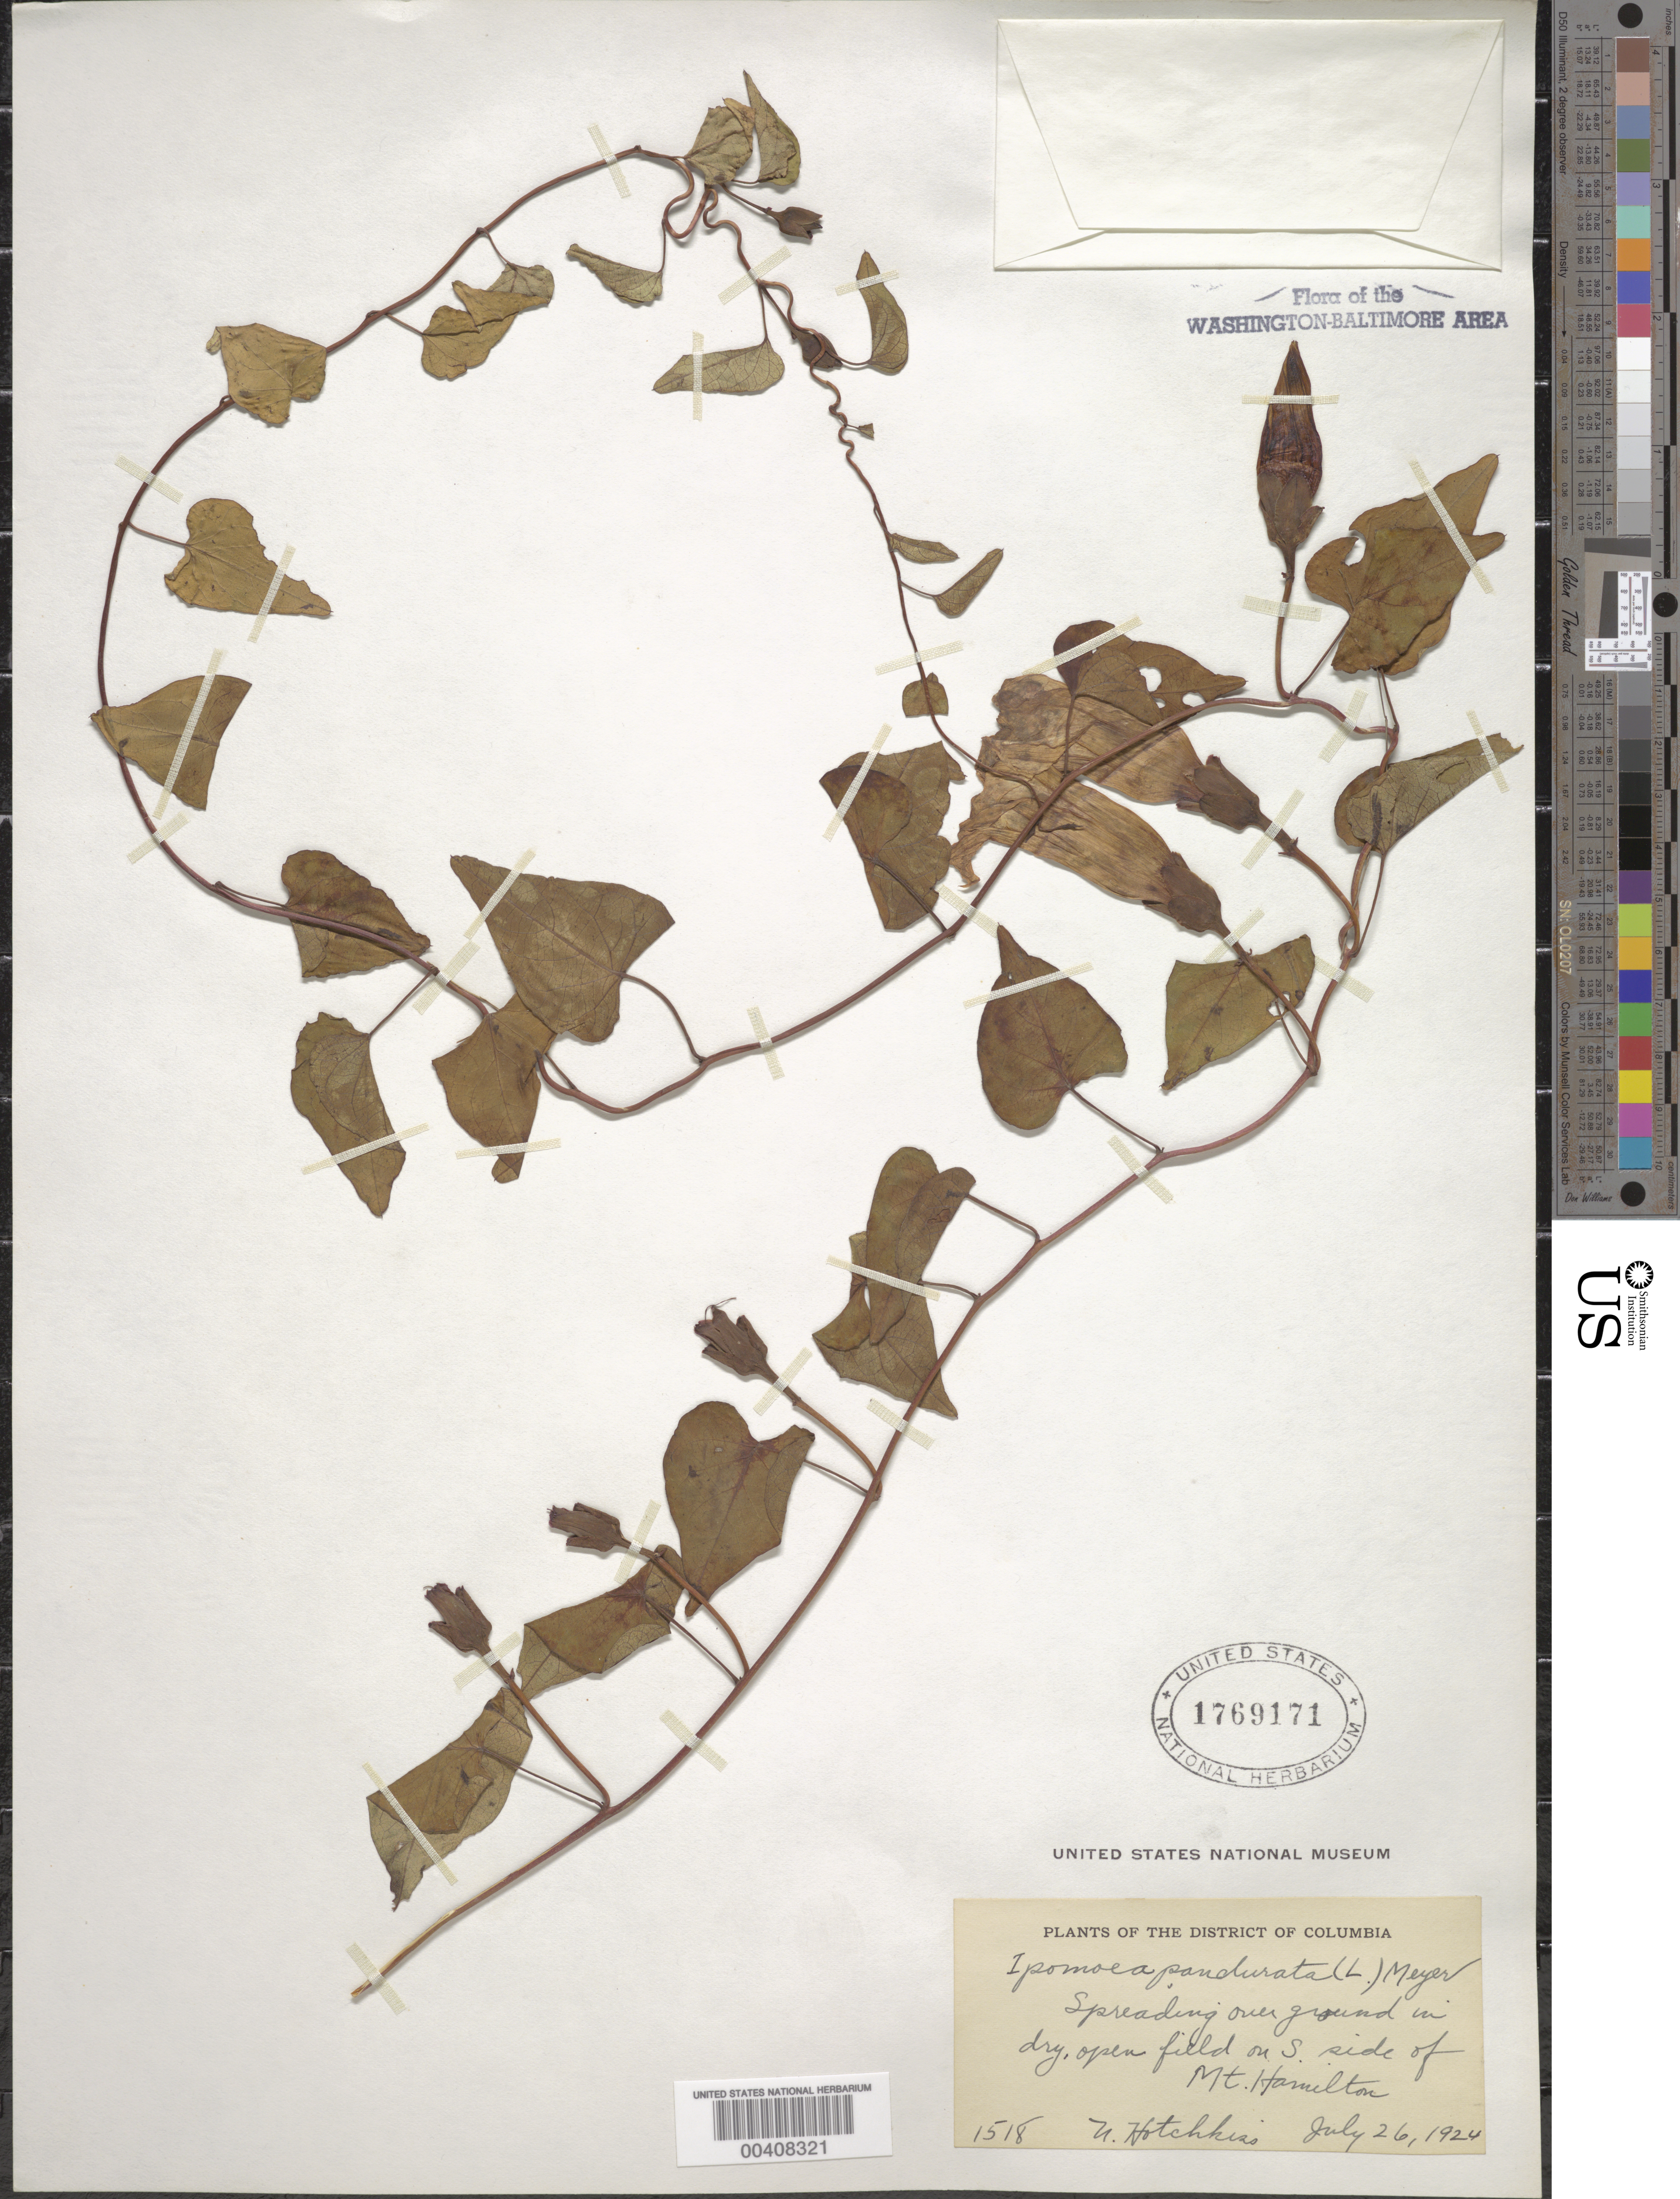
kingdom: Plantae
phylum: Tracheophyta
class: Magnoliopsida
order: Solanales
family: Convolvulaceae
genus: Ipomoea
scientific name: Ipomoea pandurata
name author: (L.) G. Mey.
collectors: N. Hotchkiss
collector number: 1518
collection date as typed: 26 Jul 1924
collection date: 1924-07-26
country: United States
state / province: District of Columbia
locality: Mt. Hamilton, S Side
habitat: Spreading over ground in dry open field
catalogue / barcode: US 1769171